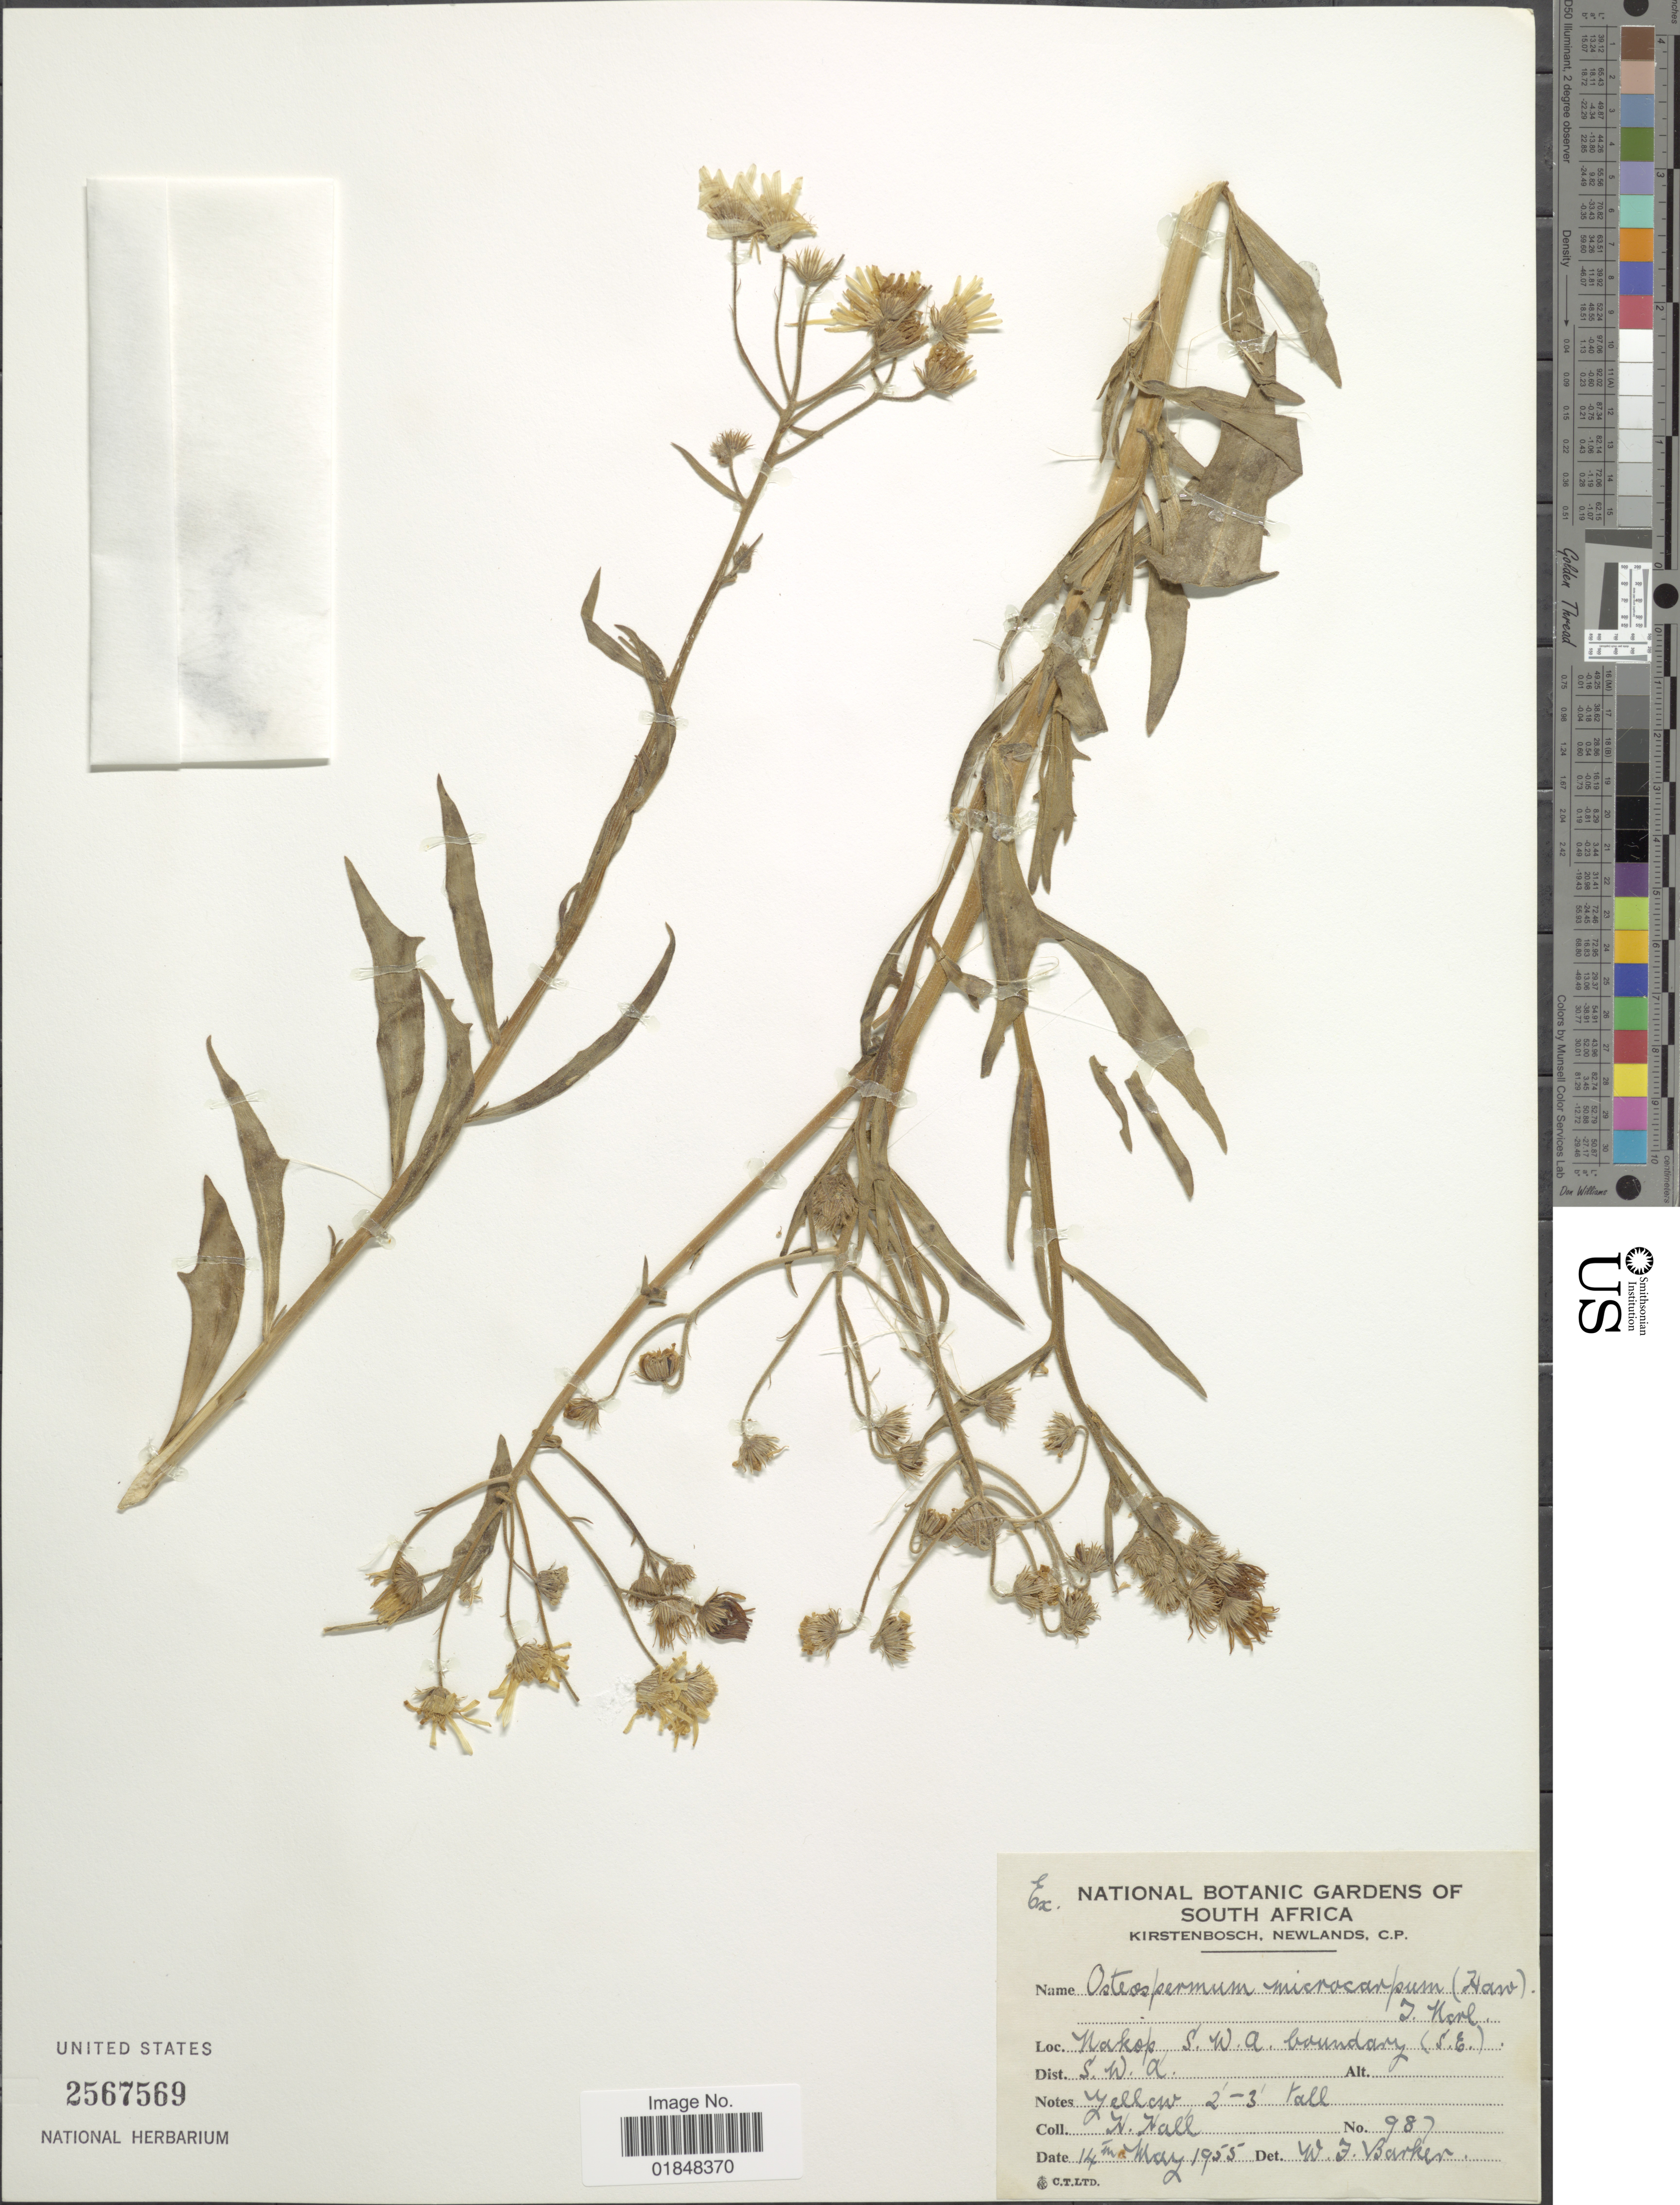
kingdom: Plantae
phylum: Tracheophyta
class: Magnoliopsida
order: Asterales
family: Asteraceae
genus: Osteospermum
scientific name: Osteospermum microcarpum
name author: (Harv.) Norl.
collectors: H. Hall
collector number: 987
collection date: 1955-05-22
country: Namibia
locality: Haalenberg between Aus and Luderitz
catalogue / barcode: US 2567569